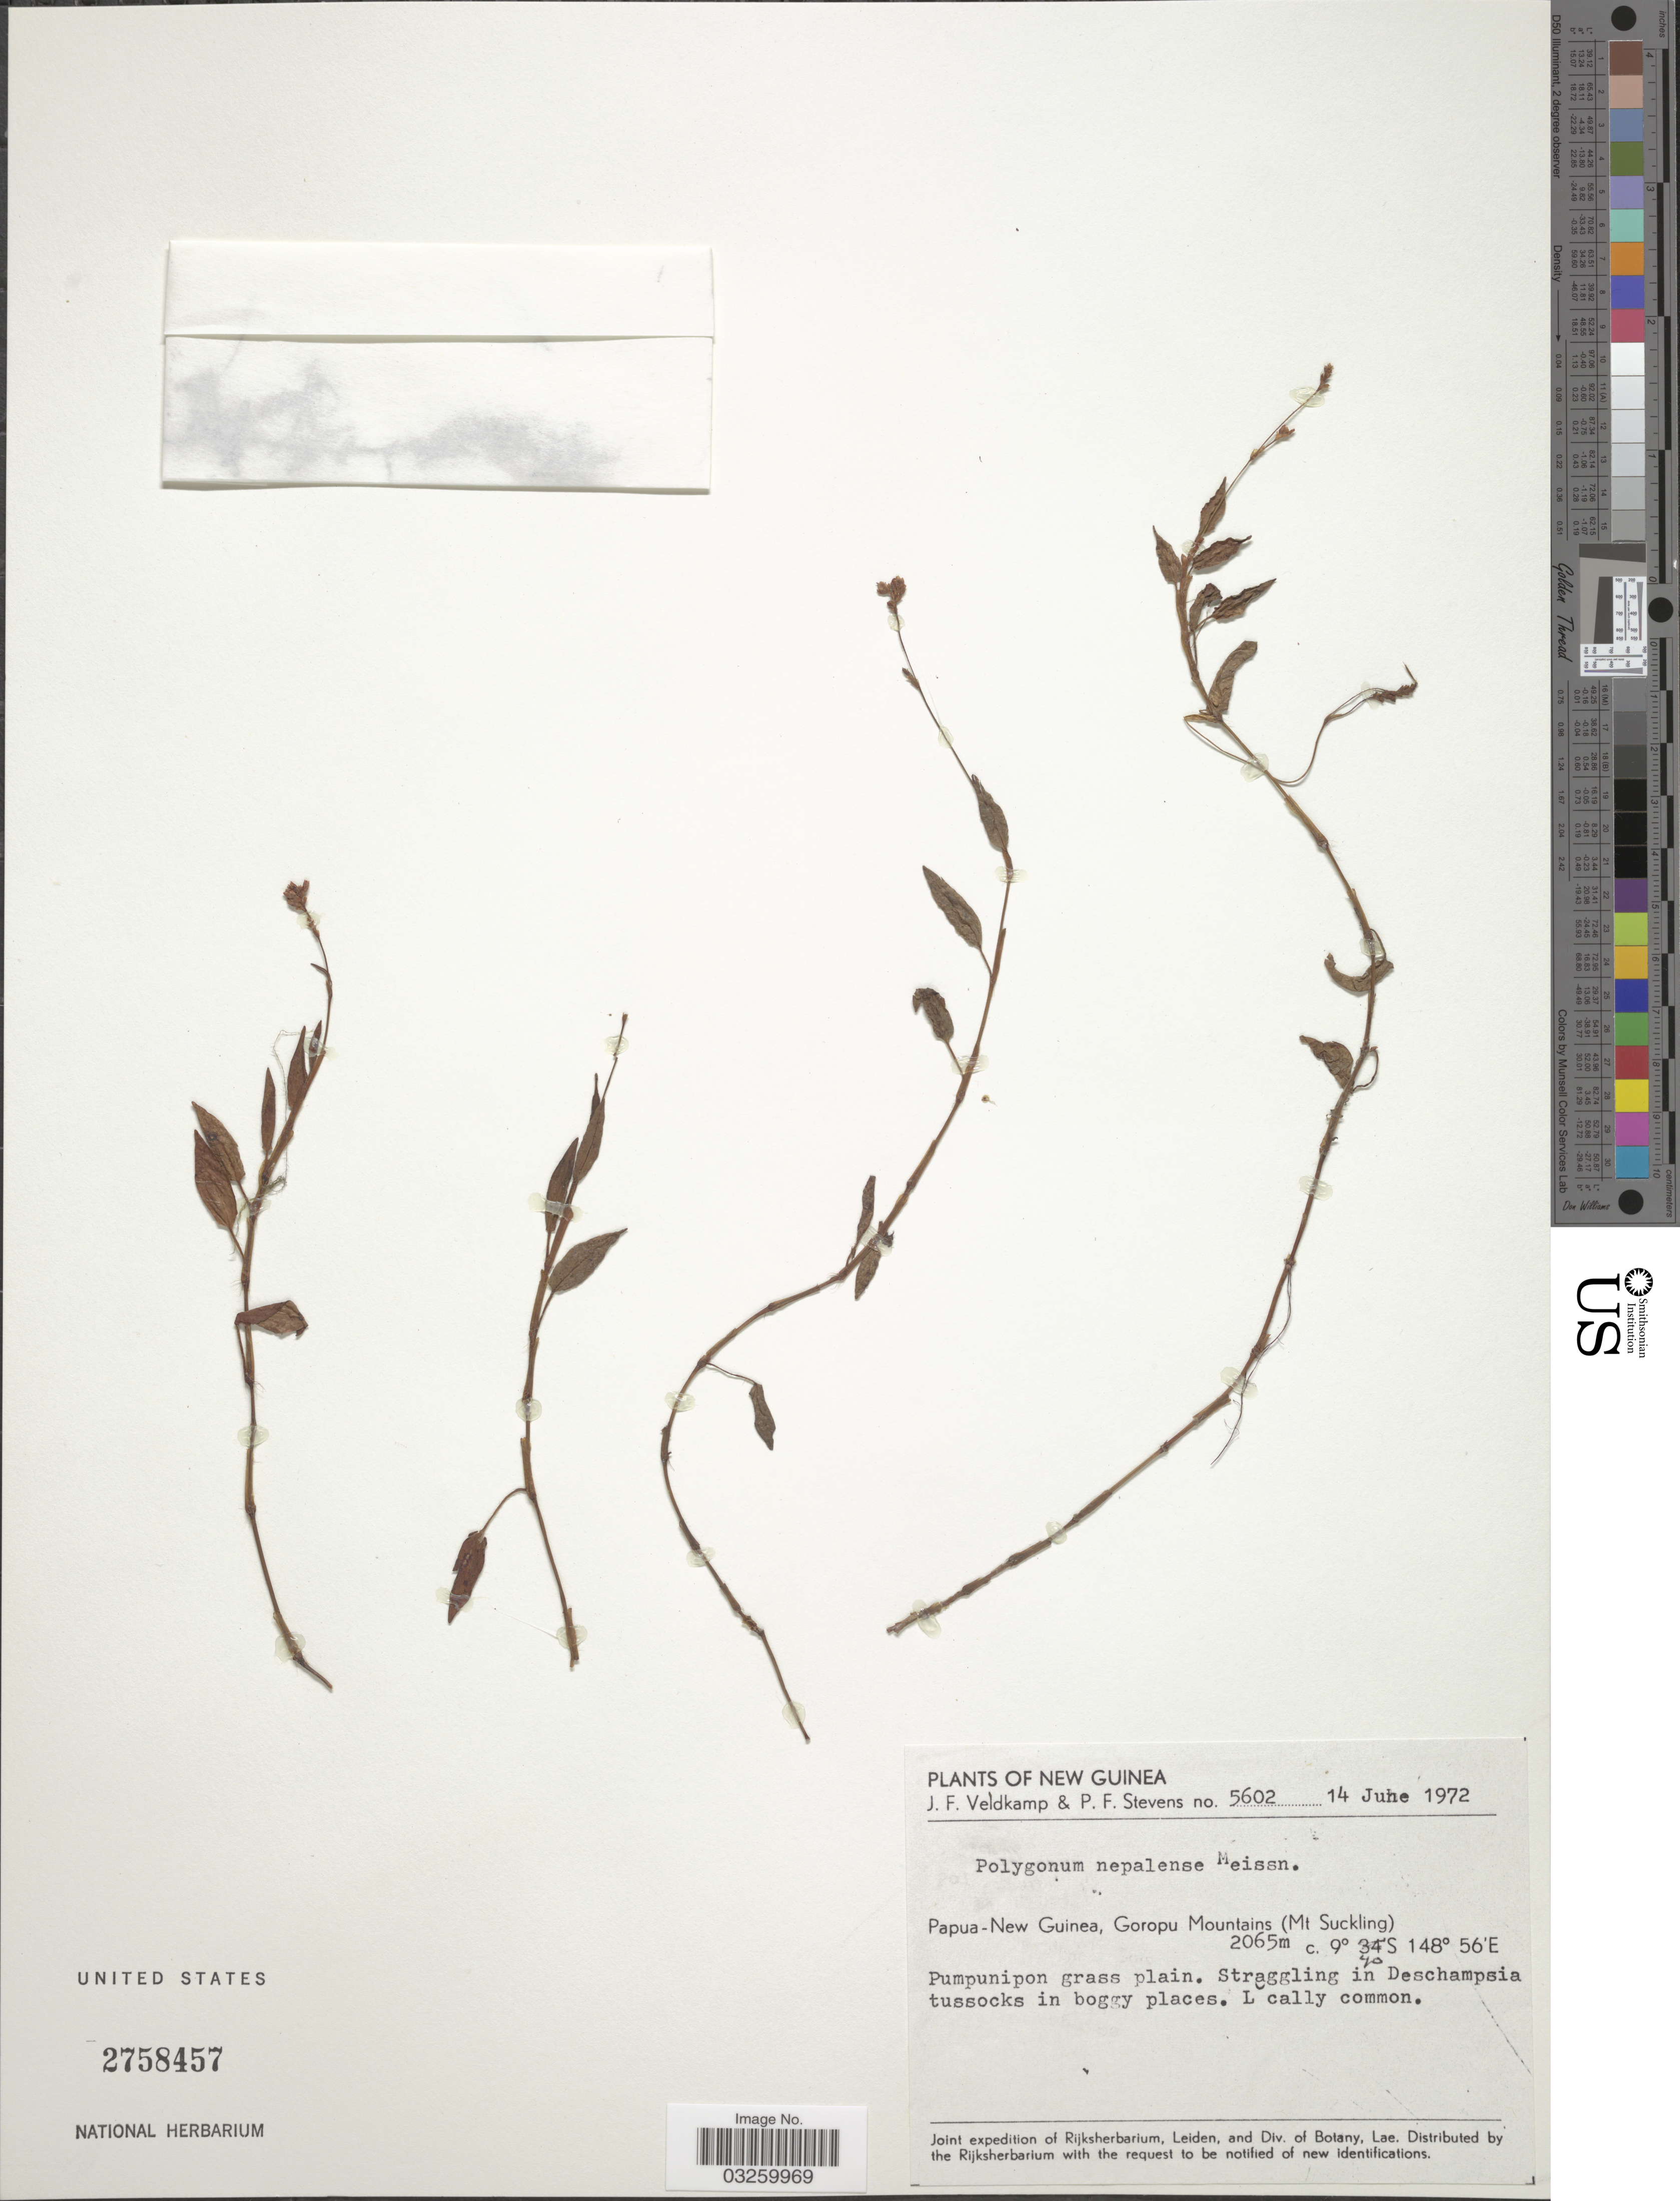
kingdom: Plantae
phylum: Tracheophyta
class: Magnoliopsida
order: Caryophyllales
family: Polygonaceae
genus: Persicaria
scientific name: Persicaria nepalensis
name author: (Meisn.) H. Gross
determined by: Wagner, W. L., (BOT), Smithsonian Institution - National Museum of Natural History (UNITED STATES)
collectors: J. F. Veldkamp & P. F. Stevens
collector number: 5602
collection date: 1972-06-14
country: Papua New Guinea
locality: New Guinea, Goropu Mountains (Mt Suckling).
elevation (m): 2065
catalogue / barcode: US 2758457